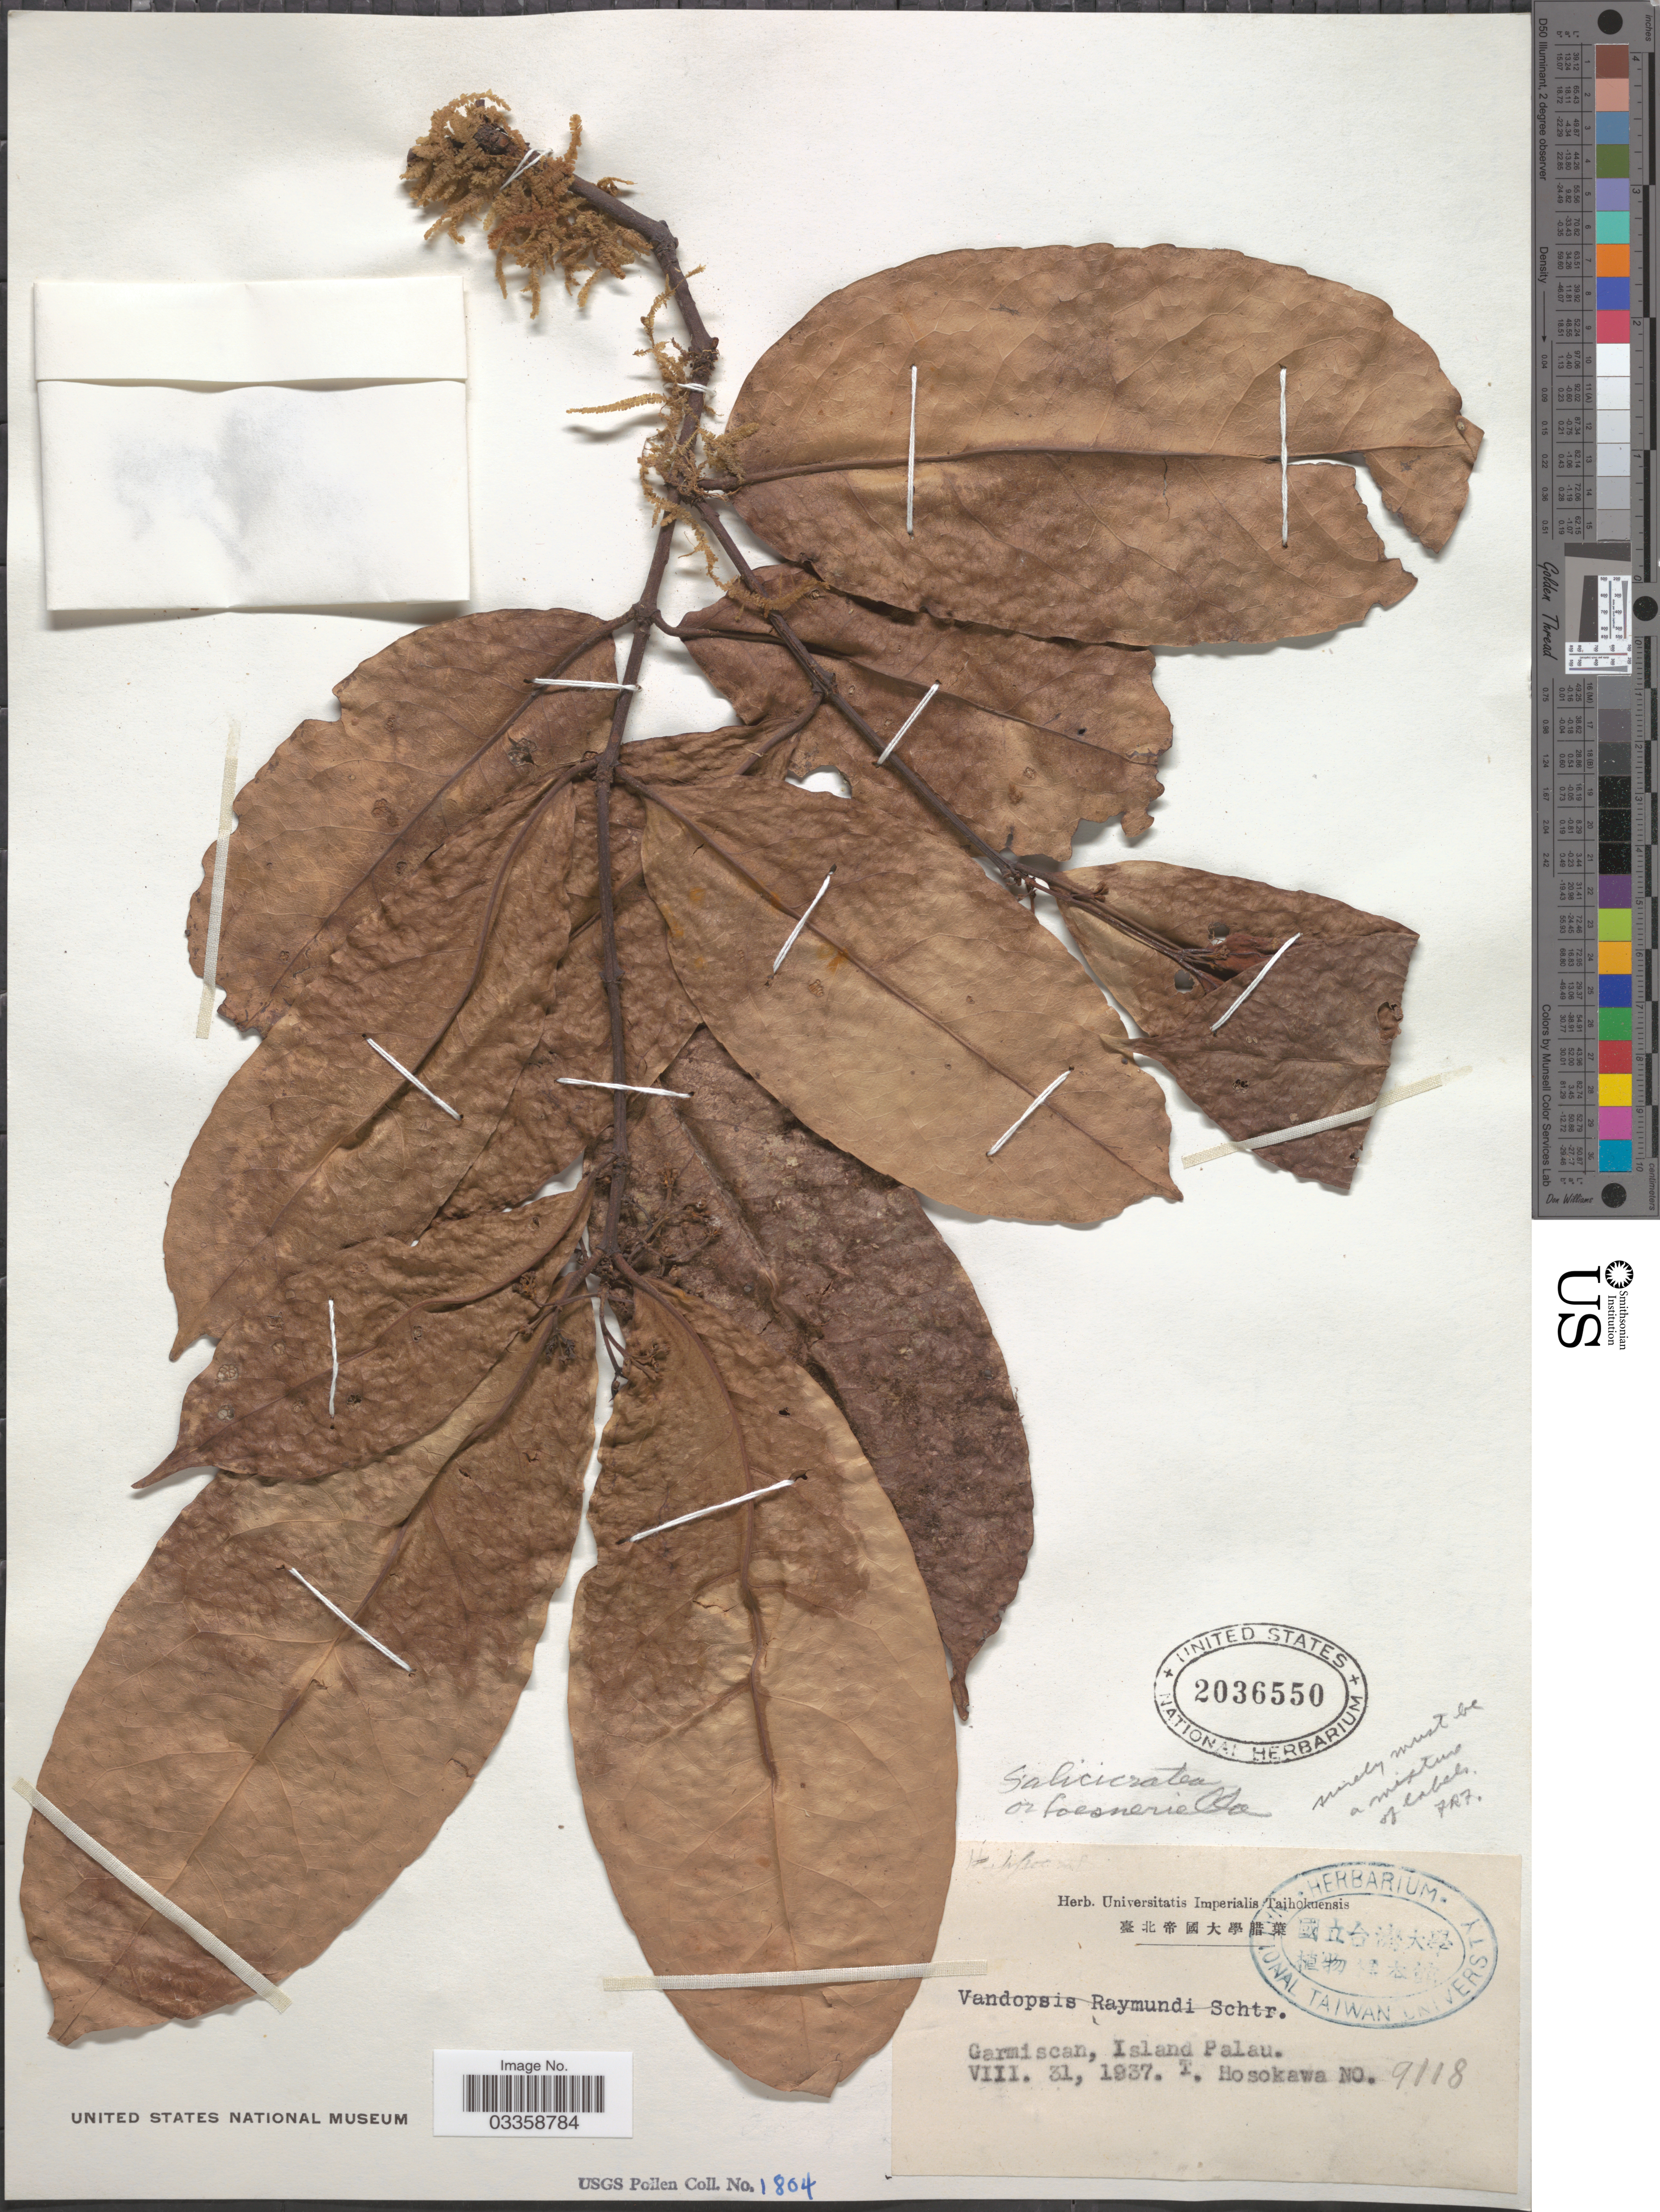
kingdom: Plantae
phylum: Tracheophyta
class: Magnoliopsida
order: Celastrales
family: Celastraceae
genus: Salacia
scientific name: Salacia forsteniana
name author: Miq.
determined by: Strong, Mark T., (BOT), Smithsonian Institution - National Museum of Natural History (UNITED STATES)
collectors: T. Hosokawa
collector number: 9118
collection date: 1937-08-31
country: Palau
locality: Garmiscan, Island Palau.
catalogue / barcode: US 2036550